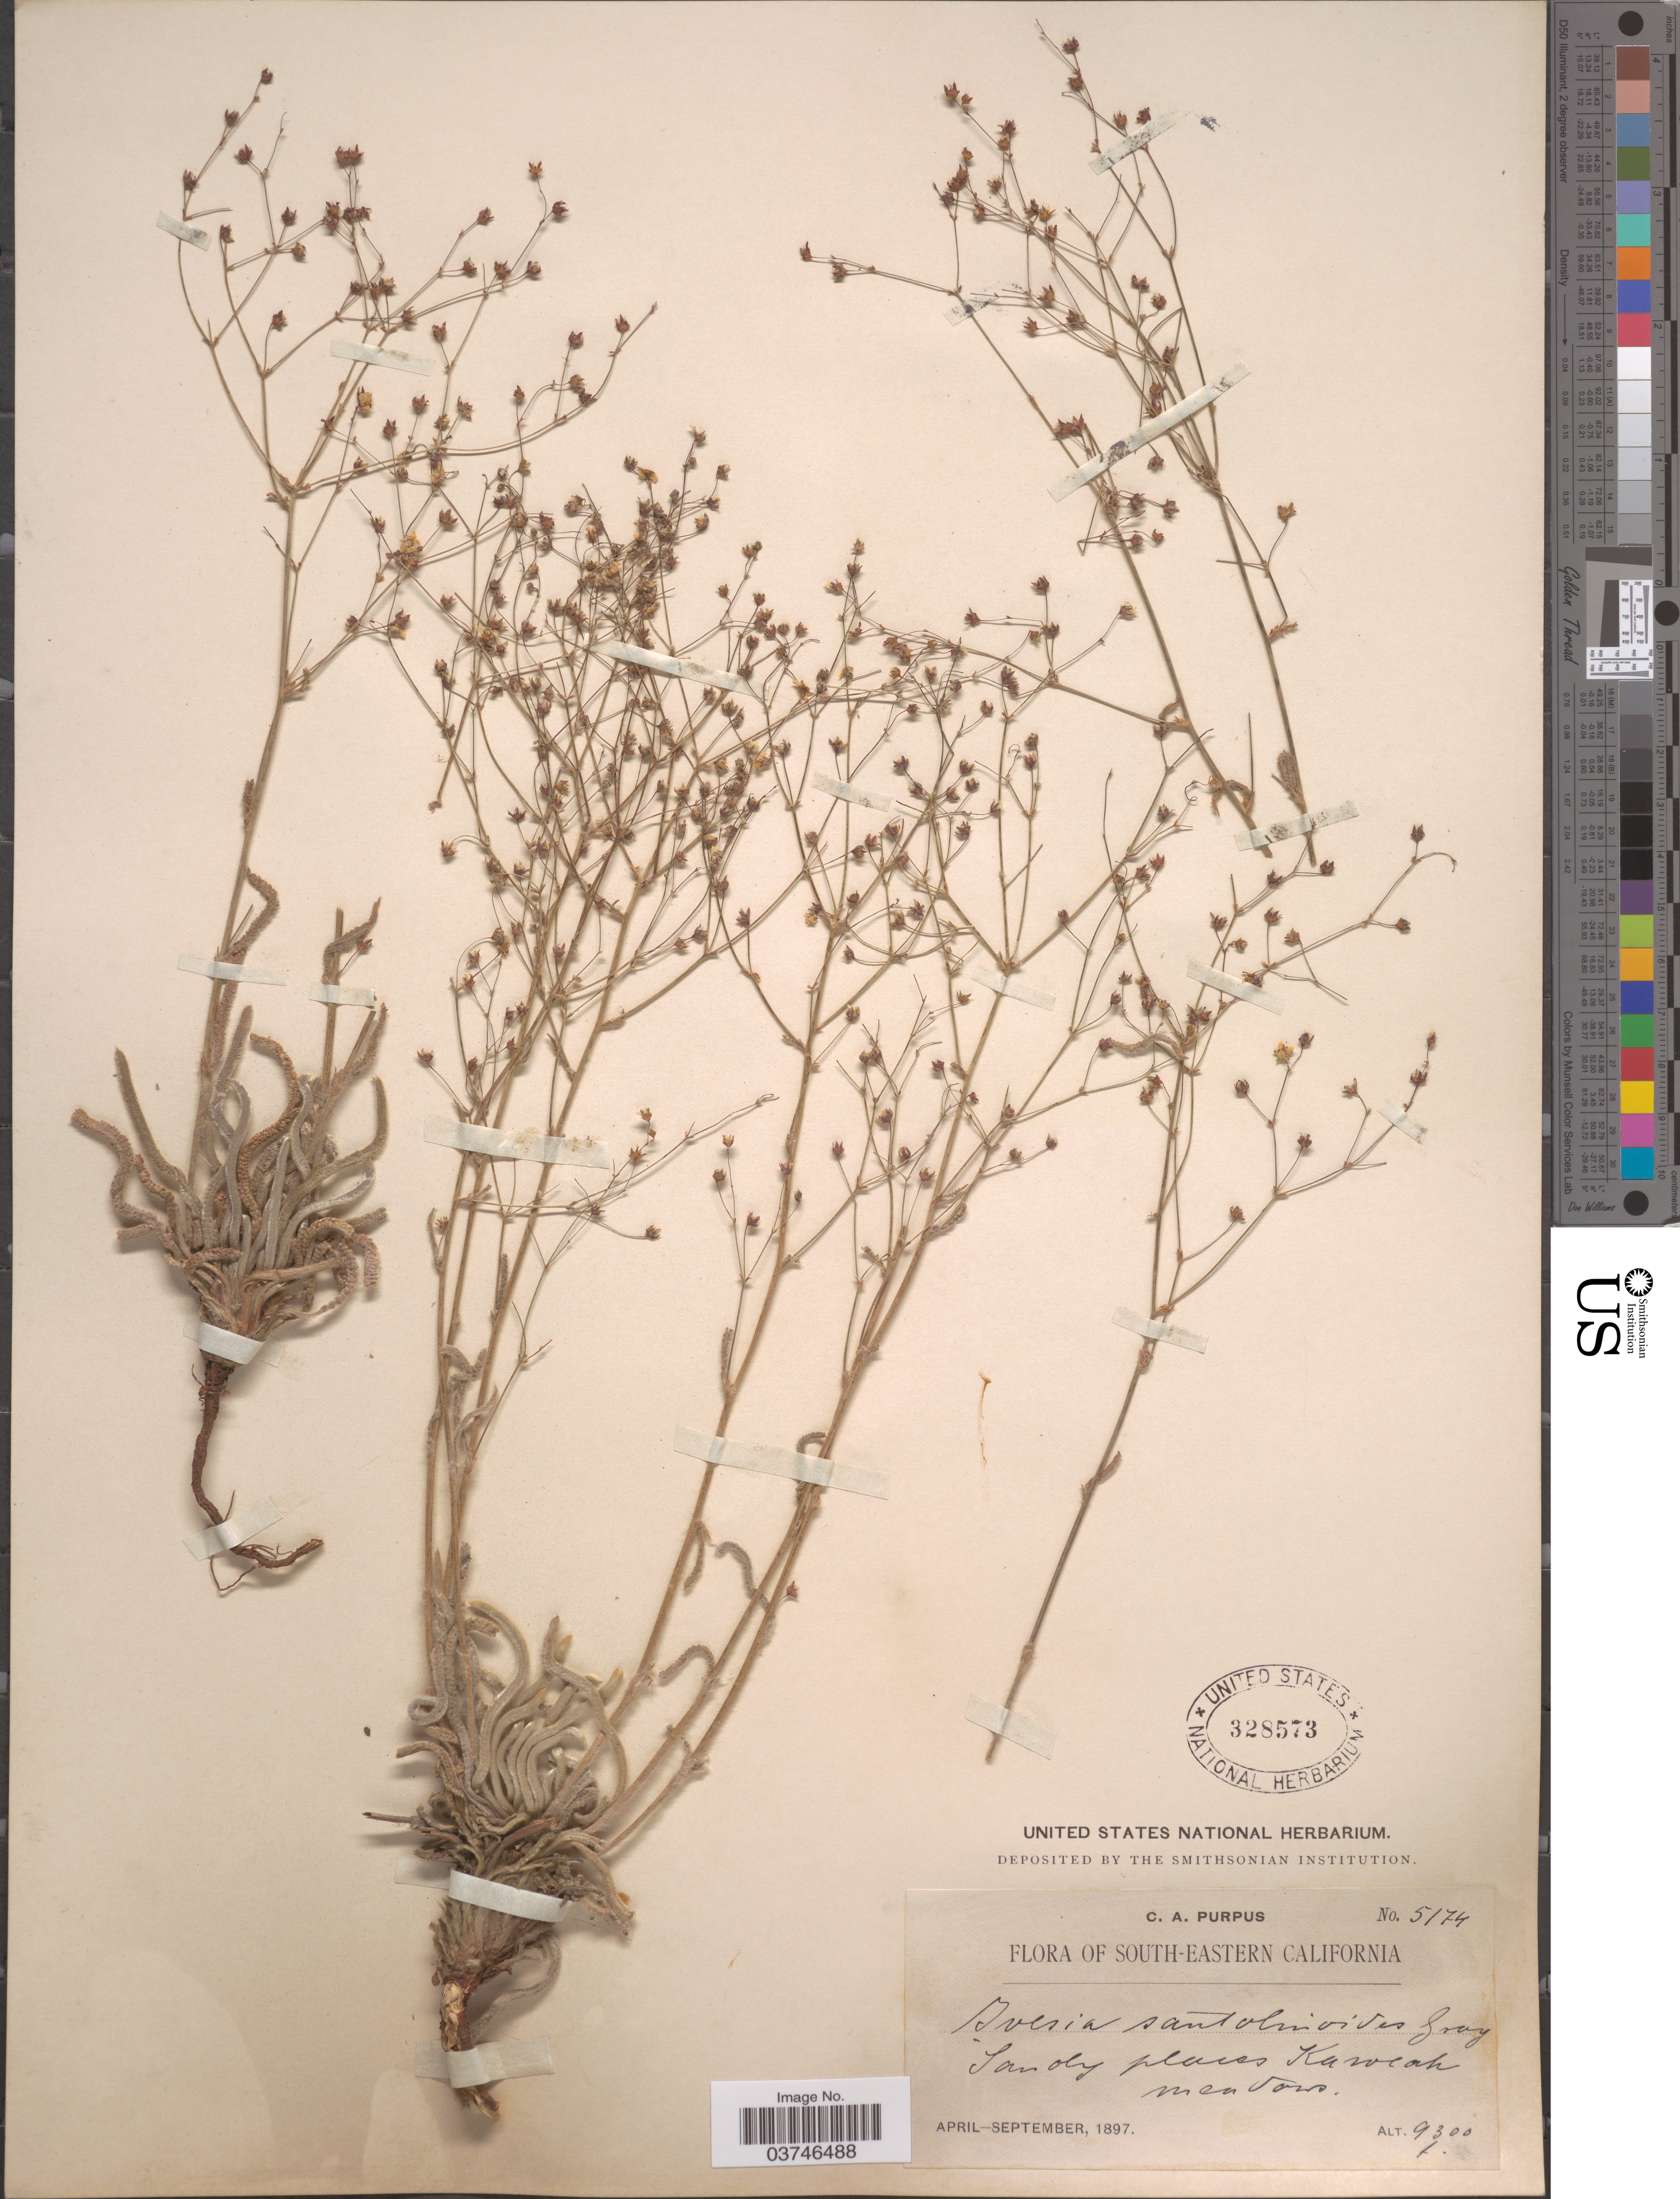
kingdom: Plantae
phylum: Tracheophyta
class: Magnoliopsida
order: Rosales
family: Rosaceae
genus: Potentilla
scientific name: Potentilla santalinoides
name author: (A. Gray) Greene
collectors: C. A. Purpus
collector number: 5174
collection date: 1897-04/1897-09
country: United States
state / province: California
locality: South-Eastern California. Sandy places Kaweah meadows.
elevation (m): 2835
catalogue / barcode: US 328573